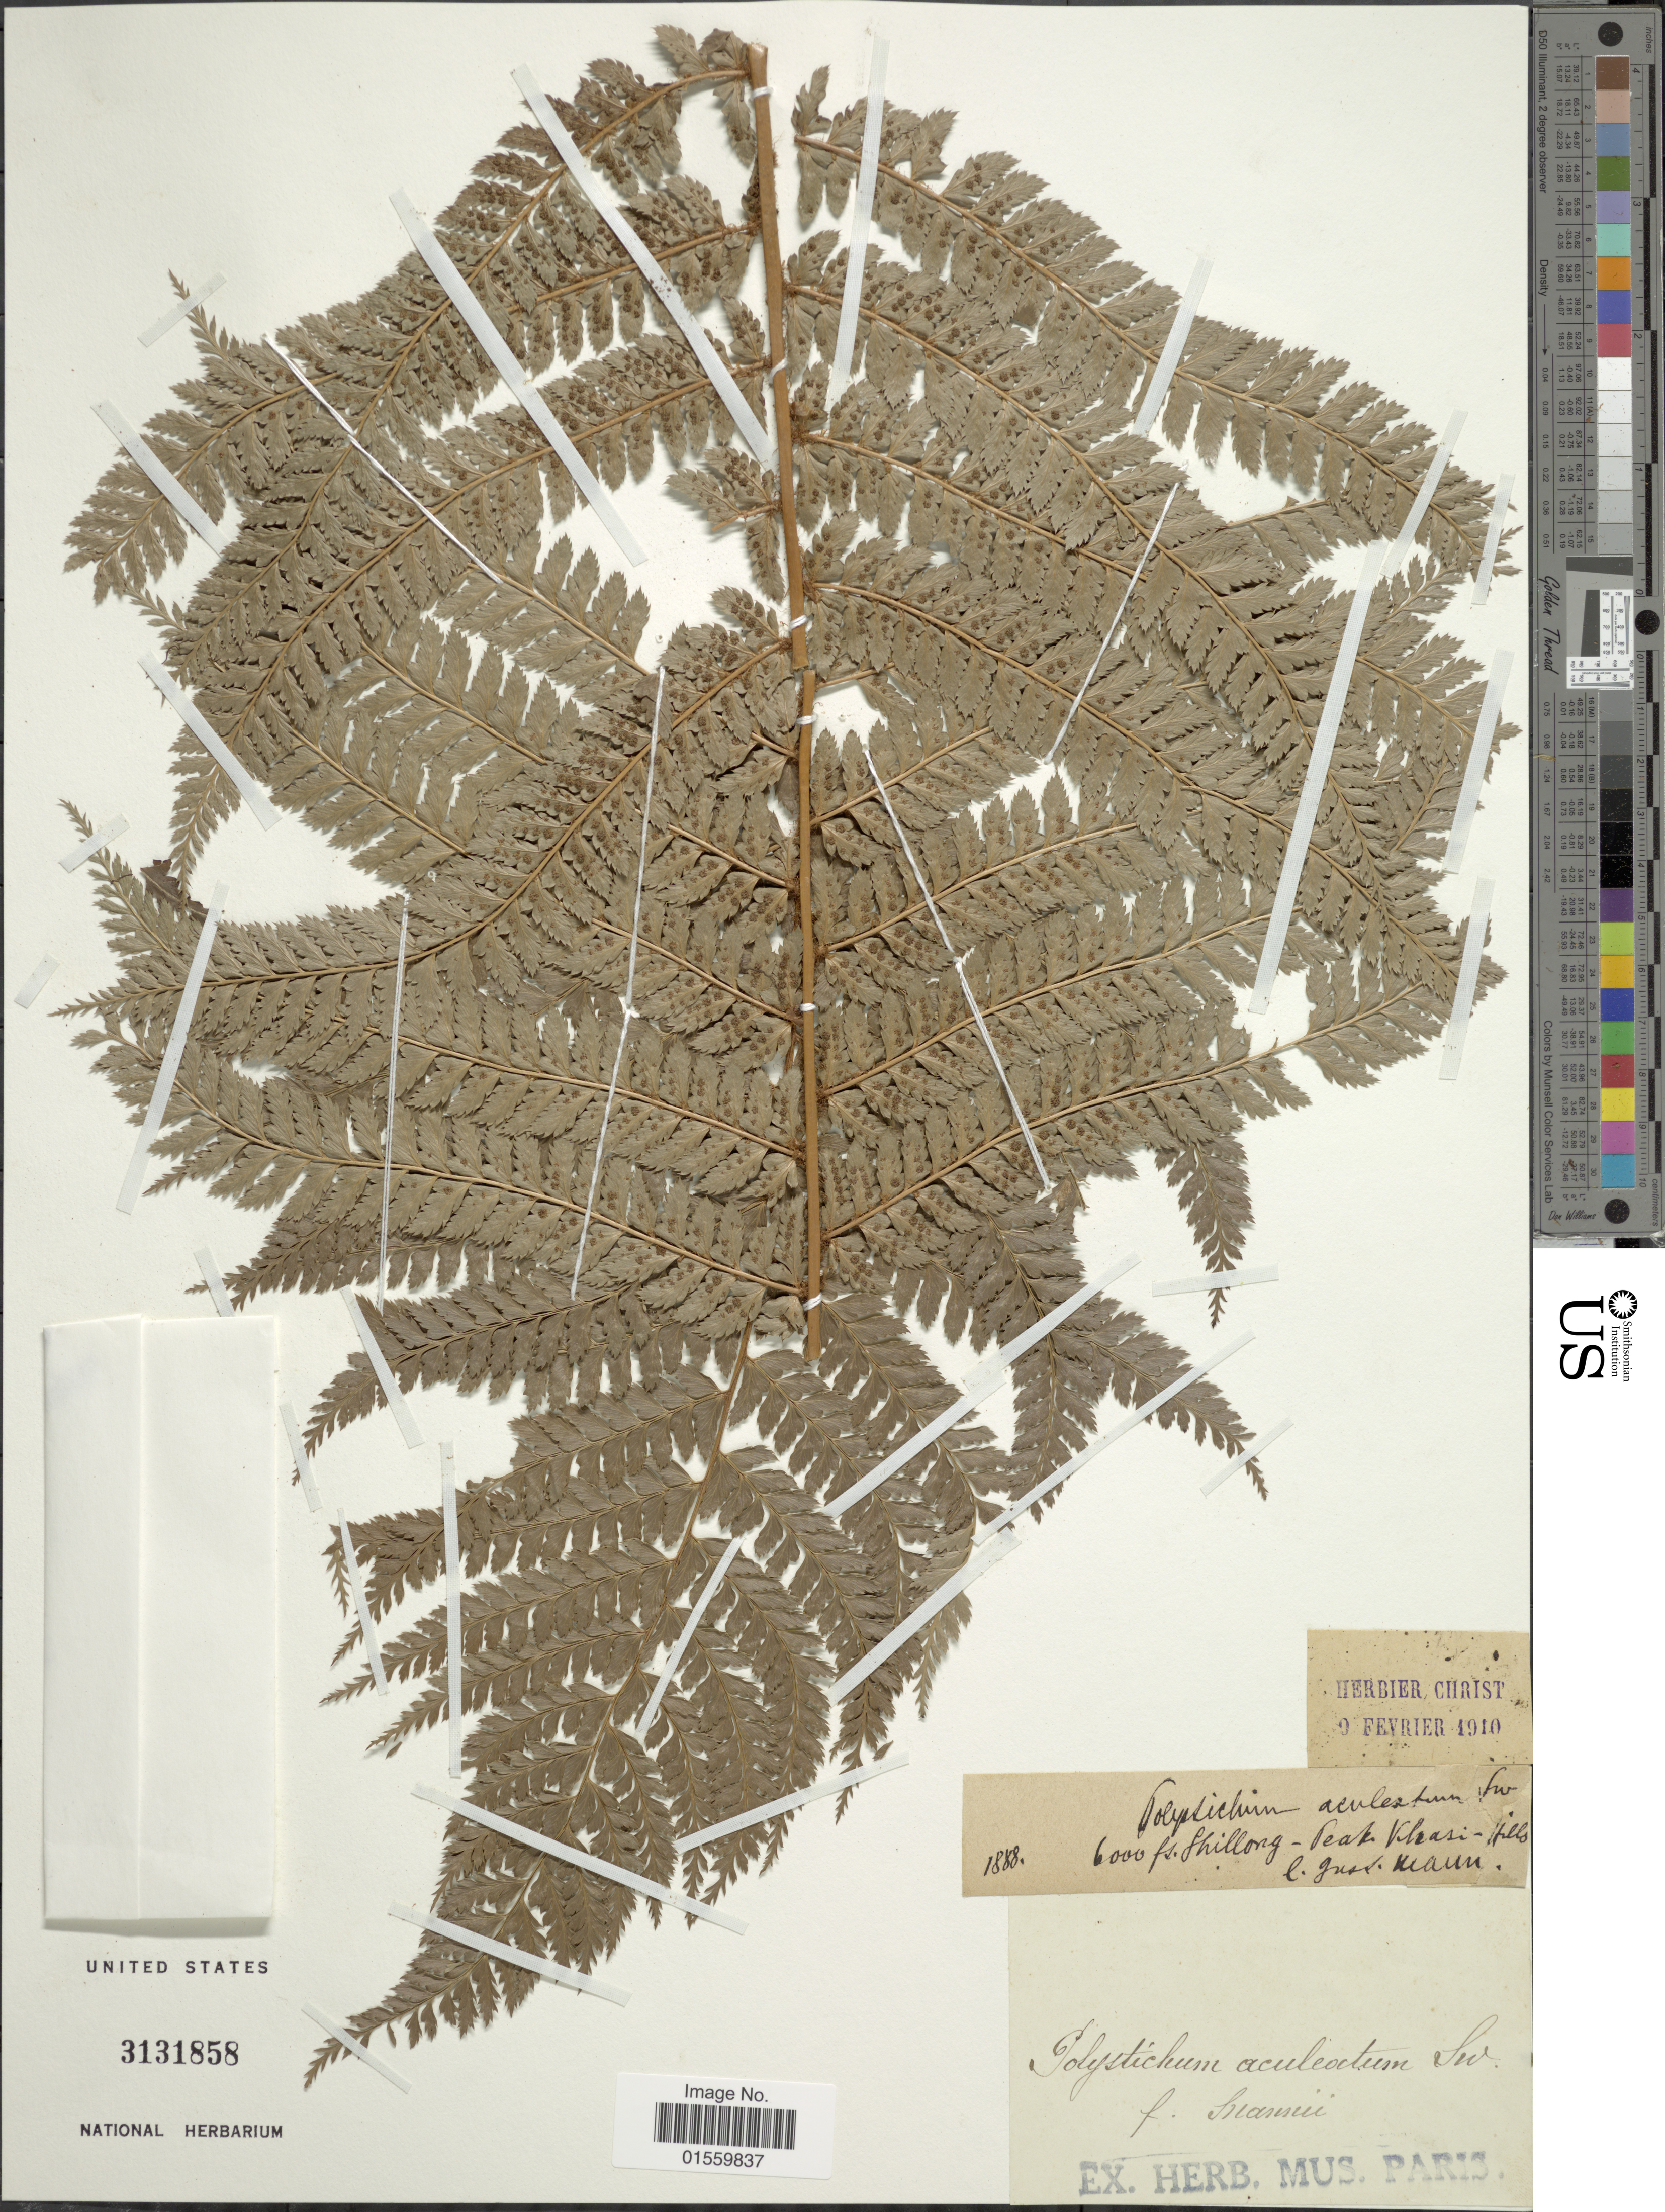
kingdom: Plantae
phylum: Tracheophyta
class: Polypodiopsida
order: Polypodiales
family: Dryopteridaceae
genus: Polystichum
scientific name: Polystichum sp.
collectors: G. Mann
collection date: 1888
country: India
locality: Shillong, Peak Khasi Hills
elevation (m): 1829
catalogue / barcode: US 3131858